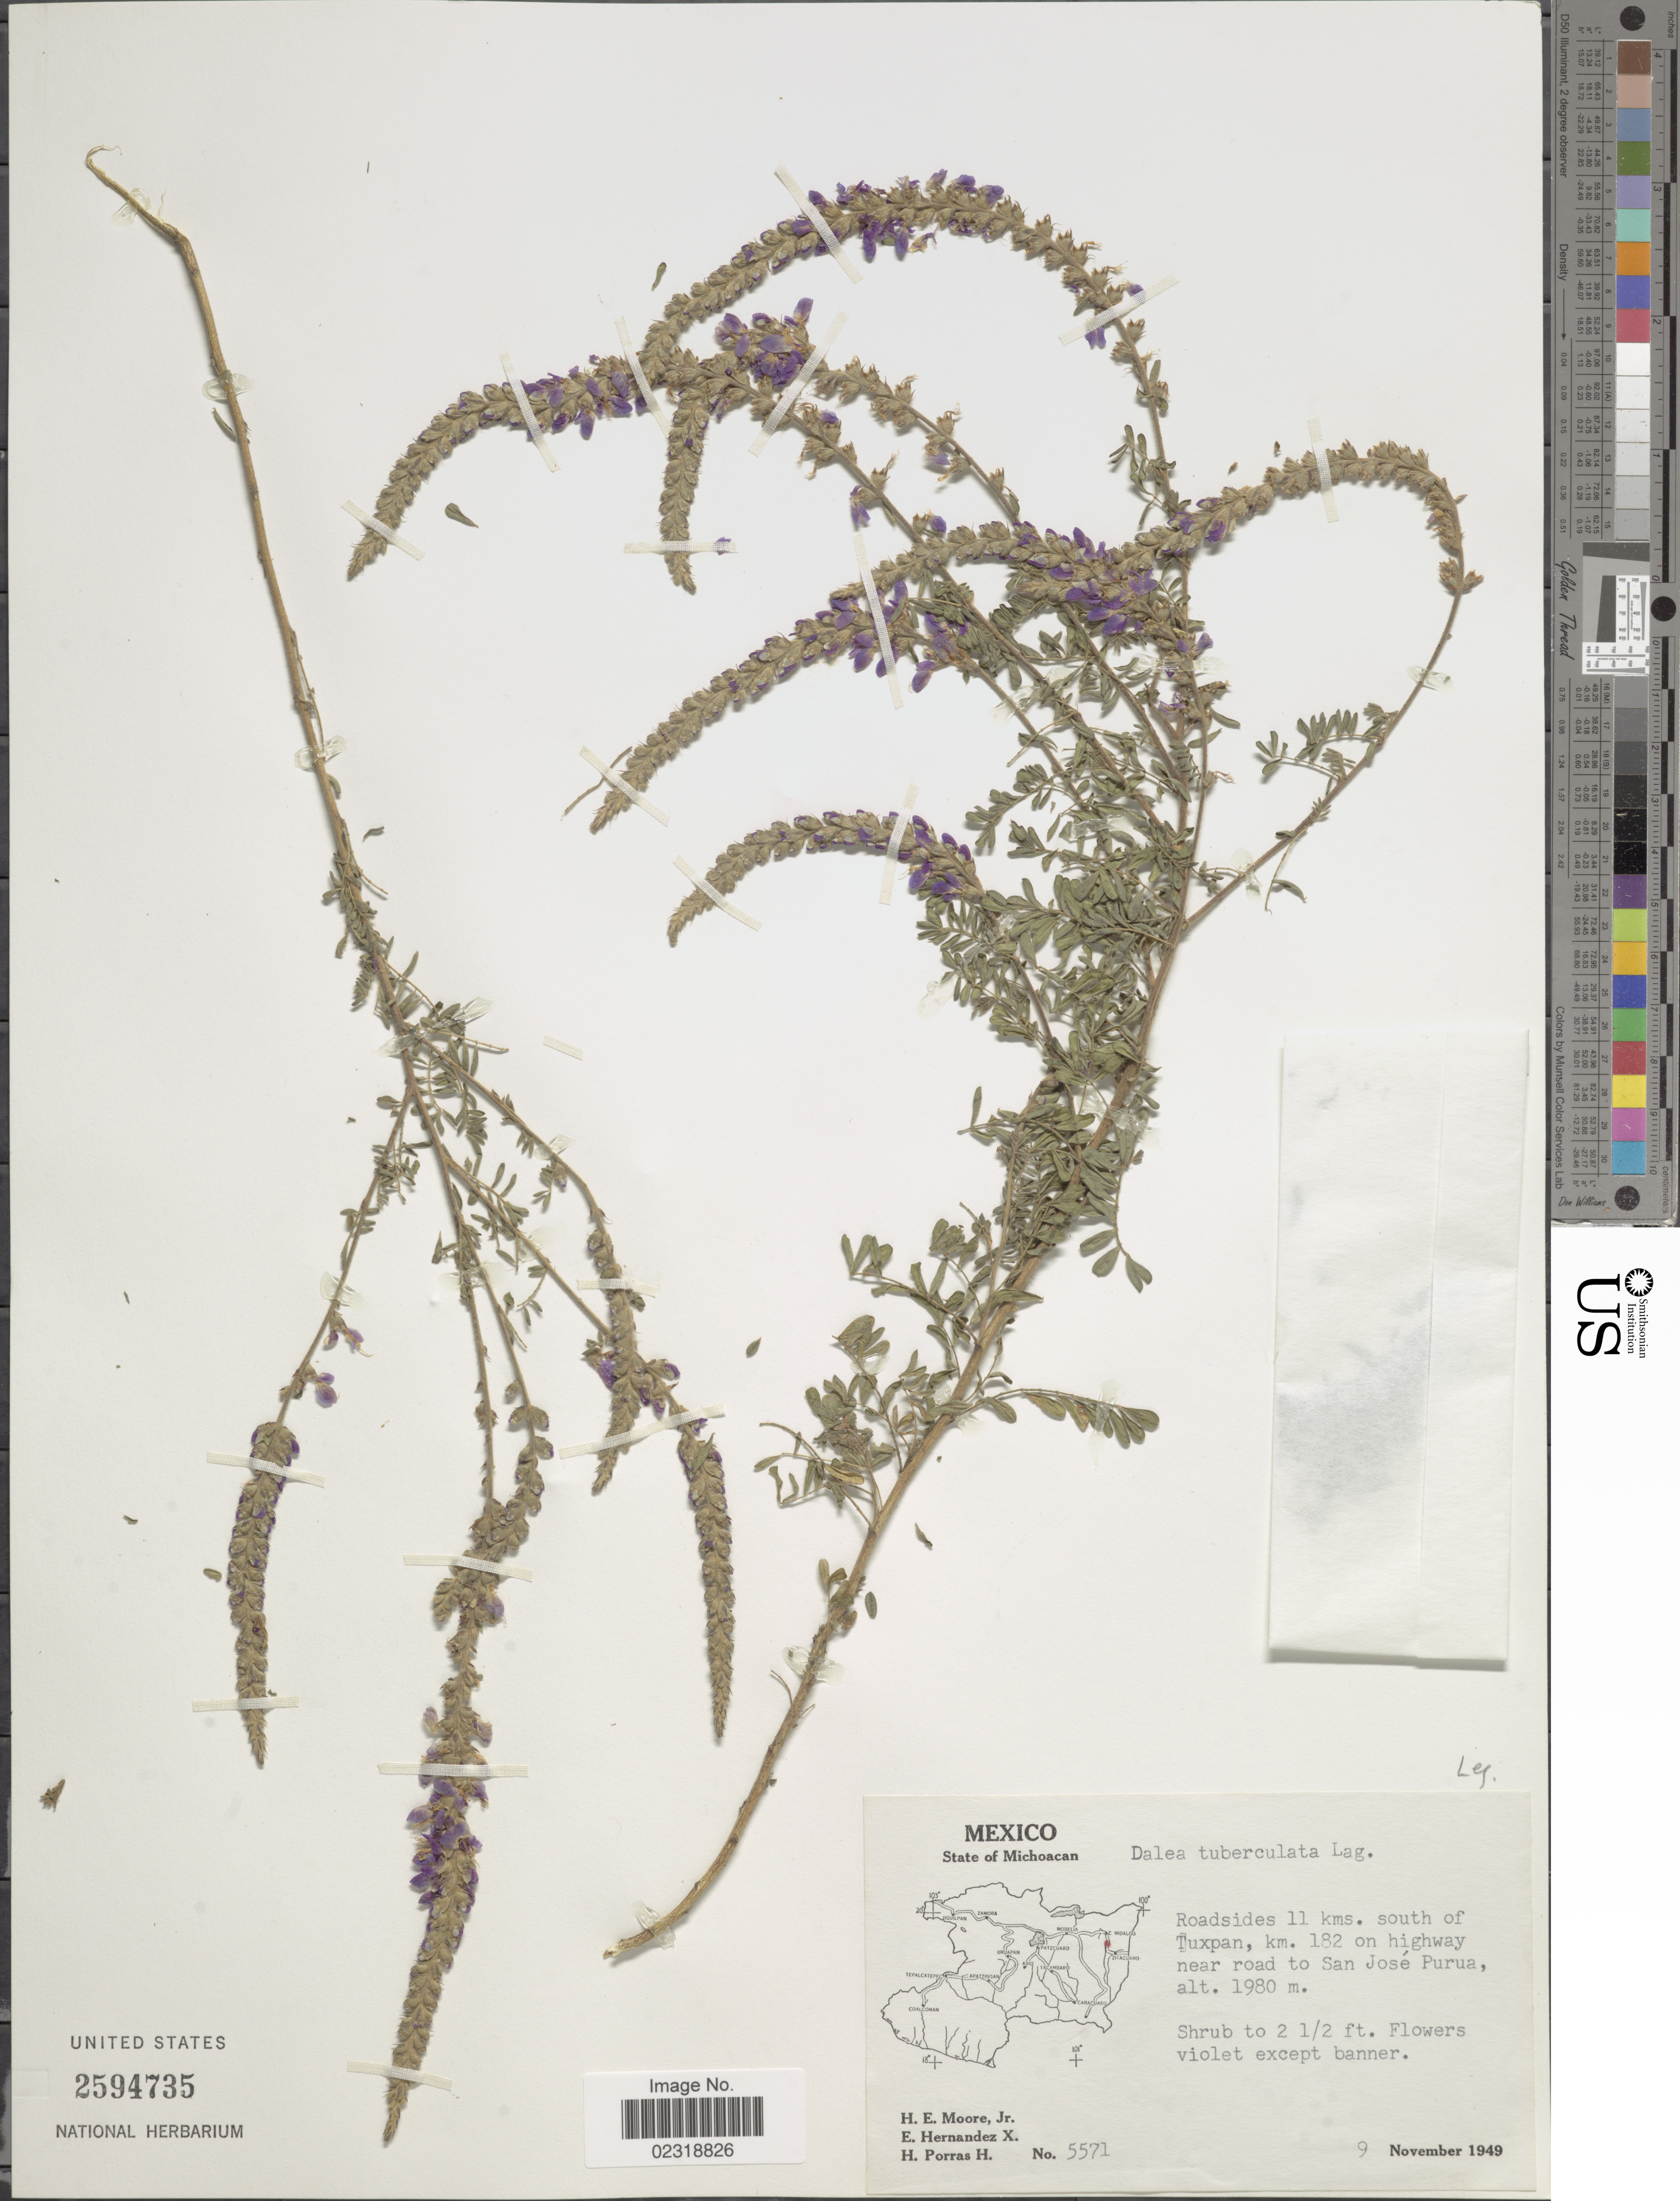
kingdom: Plantae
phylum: Tracheophyta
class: Magnoliopsida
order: Fabales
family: Fabaceae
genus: Dalea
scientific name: Dalea tuberculata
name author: Lag.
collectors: H. Moore, E. Hernandez X. & H. Porras-H.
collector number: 5571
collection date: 1949-11-09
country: Mexico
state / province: Michoacán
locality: Roadsides 11 kms. south of Tuxpan, km. 182 on highway near road to San Jose Purua.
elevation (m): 1980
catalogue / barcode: US 2594735